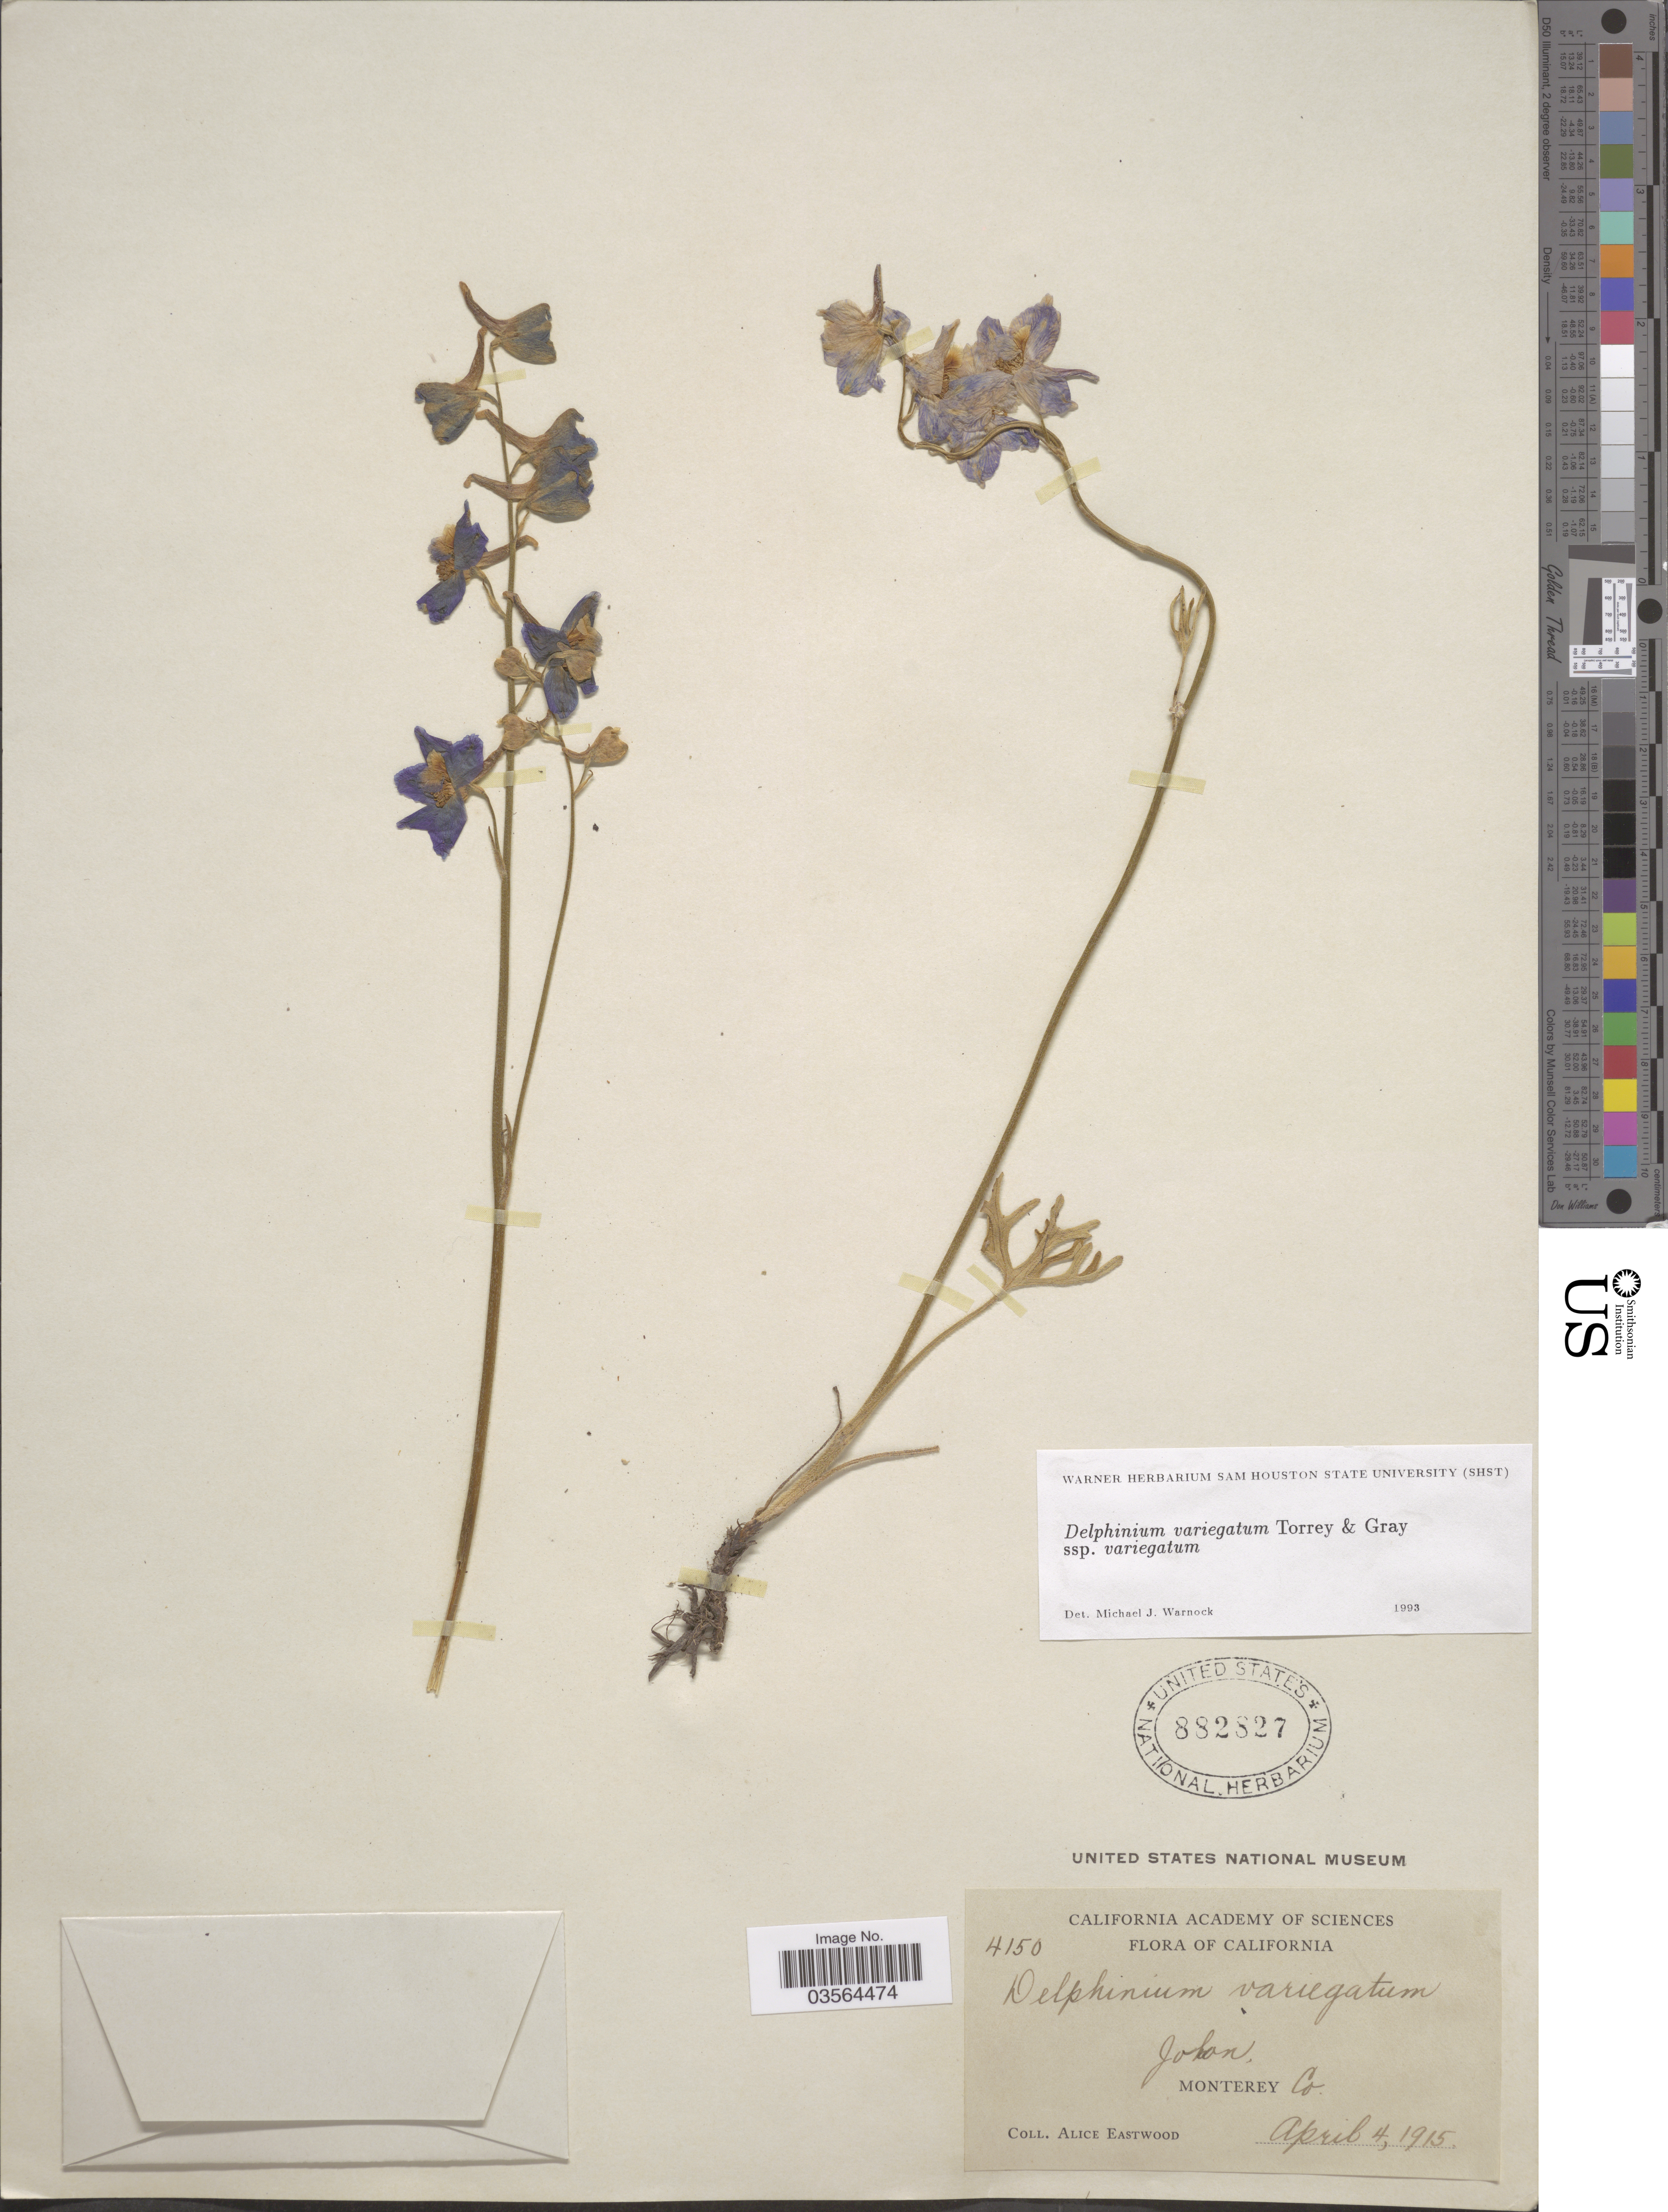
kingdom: Plantae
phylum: Tracheophyta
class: Magnoliopsida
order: Ranunculales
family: Ranunculaceae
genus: Delphinium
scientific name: Delphinium variegatum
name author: Torr. & A. Gray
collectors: A. Eastwood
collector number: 4150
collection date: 1915-04-04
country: United States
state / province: California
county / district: Monterey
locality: Jolon, Monterey Co.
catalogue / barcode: US 882827